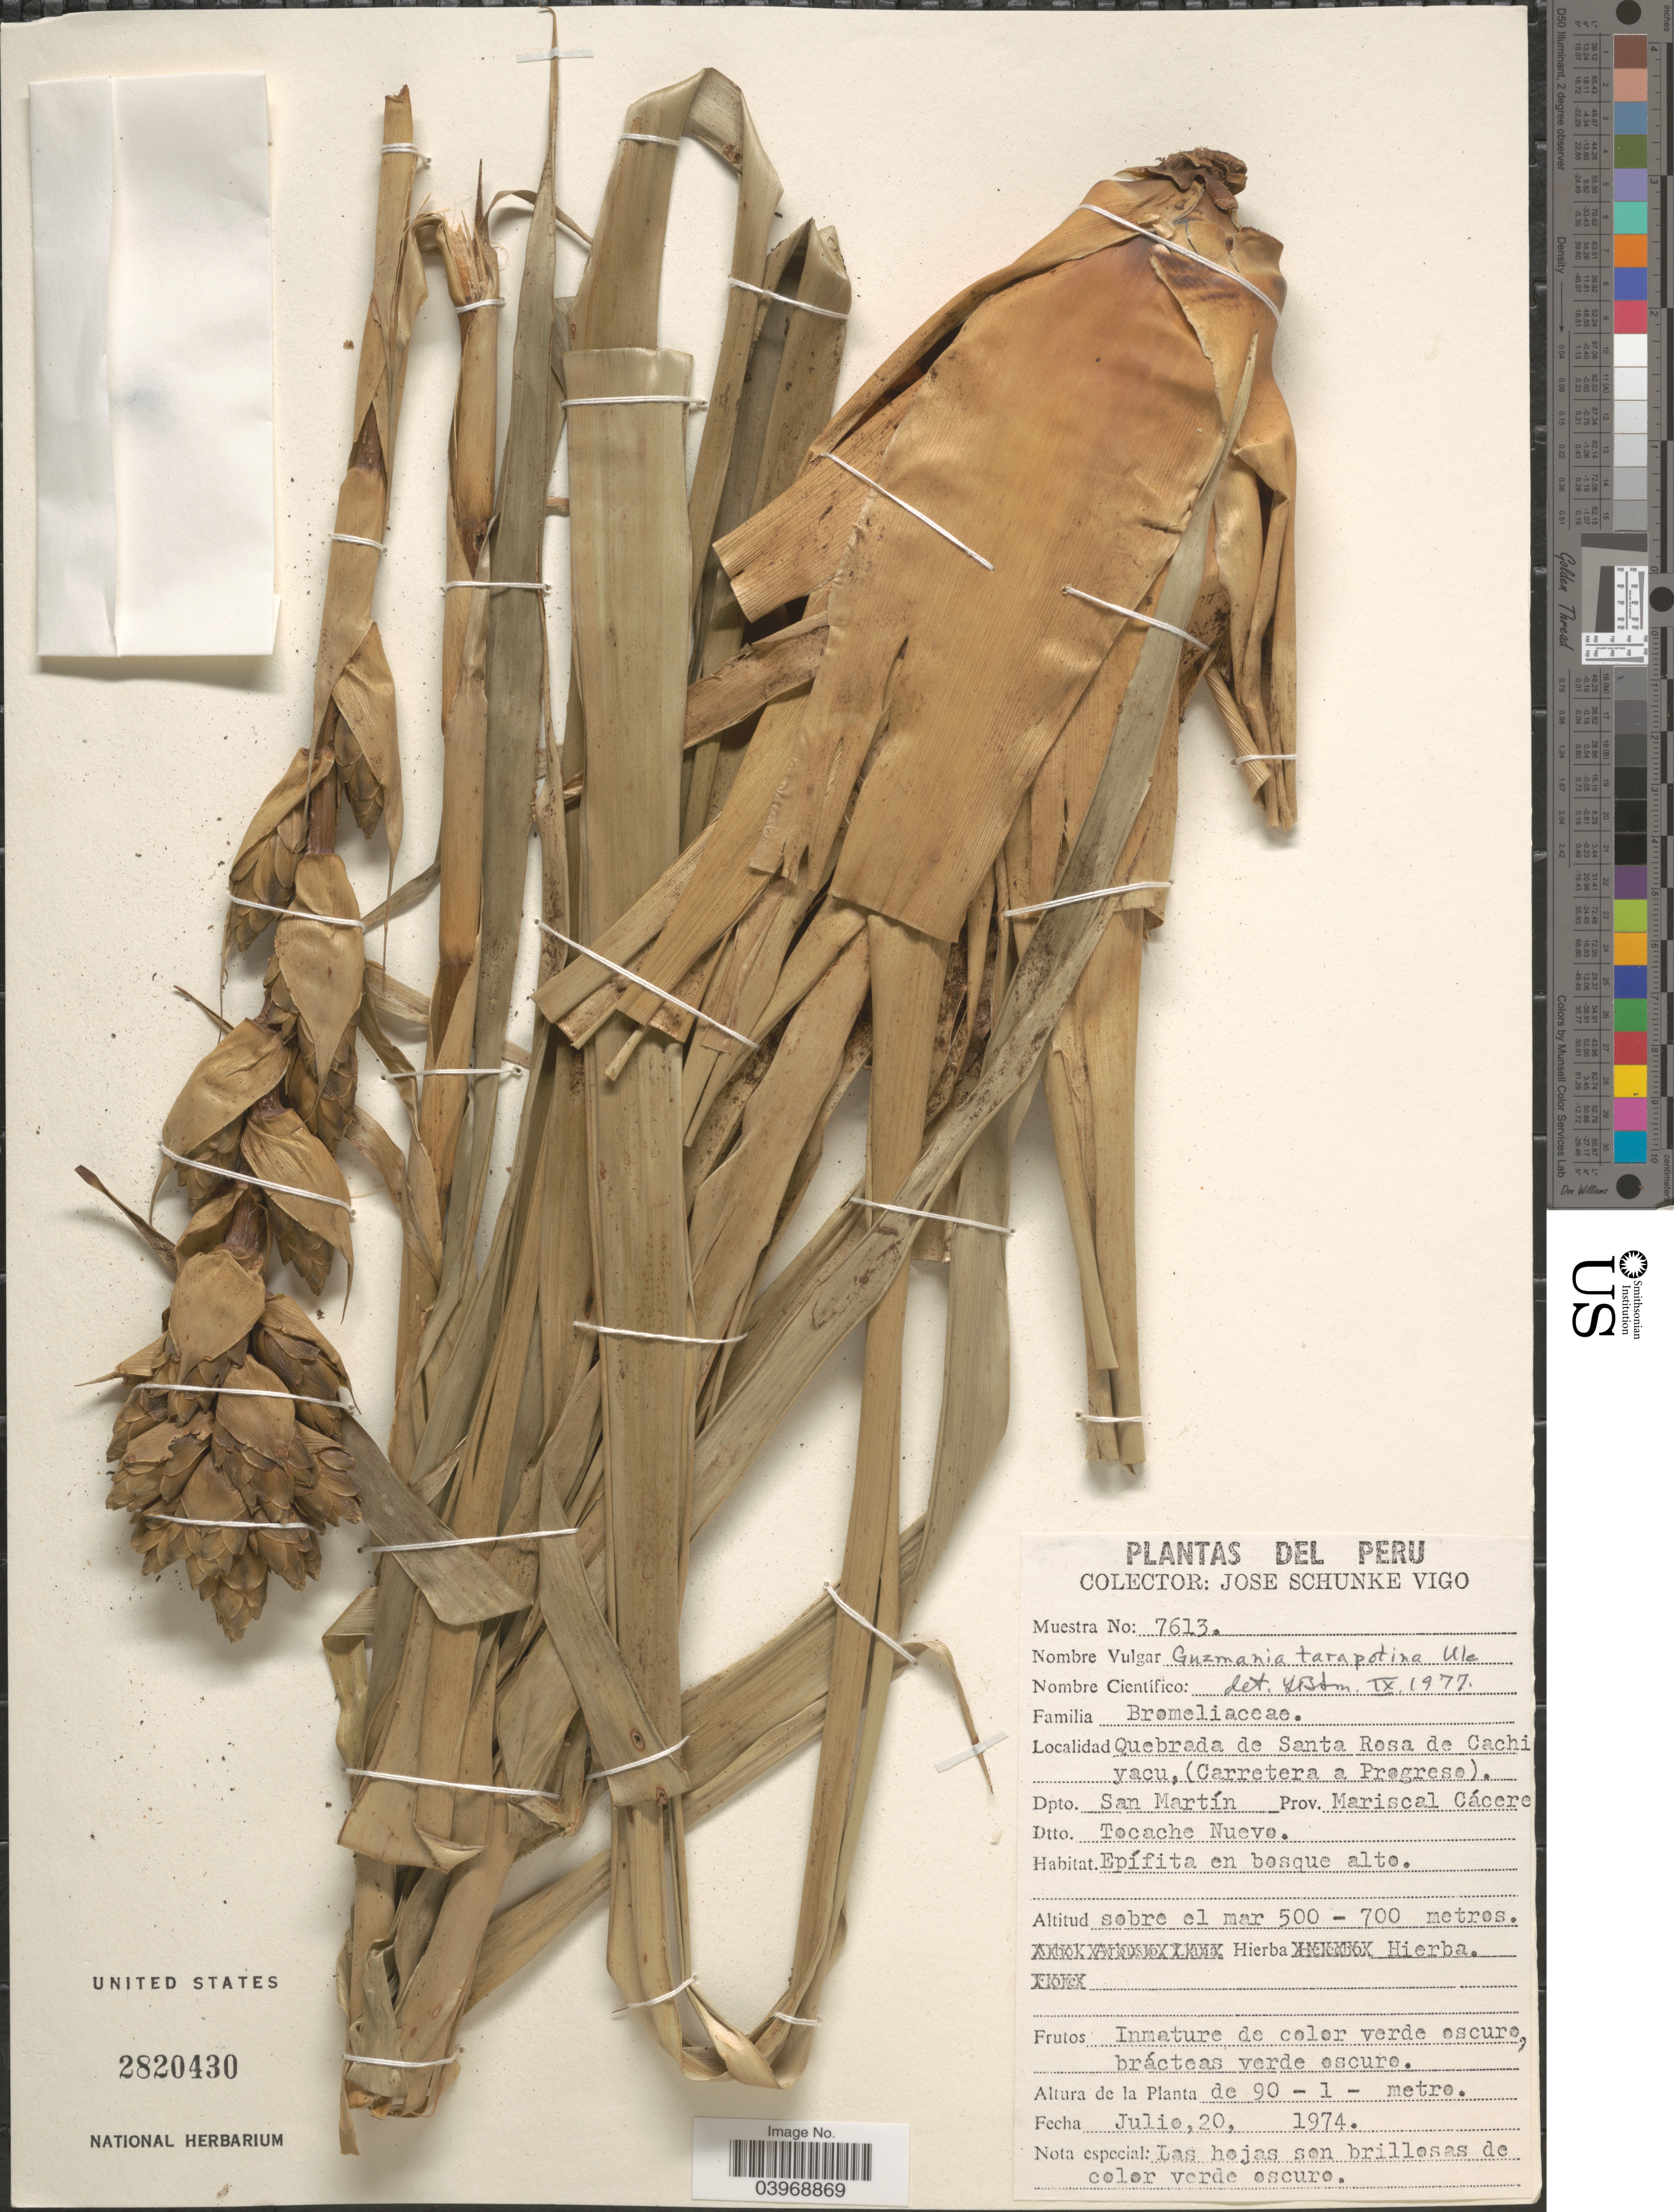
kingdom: Plantae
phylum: Tracheophyta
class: Liliopsida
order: Poales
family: Bromeliaceae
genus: Guzmania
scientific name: Guzmania tarapotina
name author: Ule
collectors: J. Schunke Vigo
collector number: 7613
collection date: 1974-07-20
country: Peru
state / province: San Martín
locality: Quebrada de Santa Rosa de Cachiyacu, (Carretera a Progreso). Dpto. San Martín. Prov. Mariscal Cácere. Dtto. Tocache Nuevo.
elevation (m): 500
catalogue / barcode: US 2820430